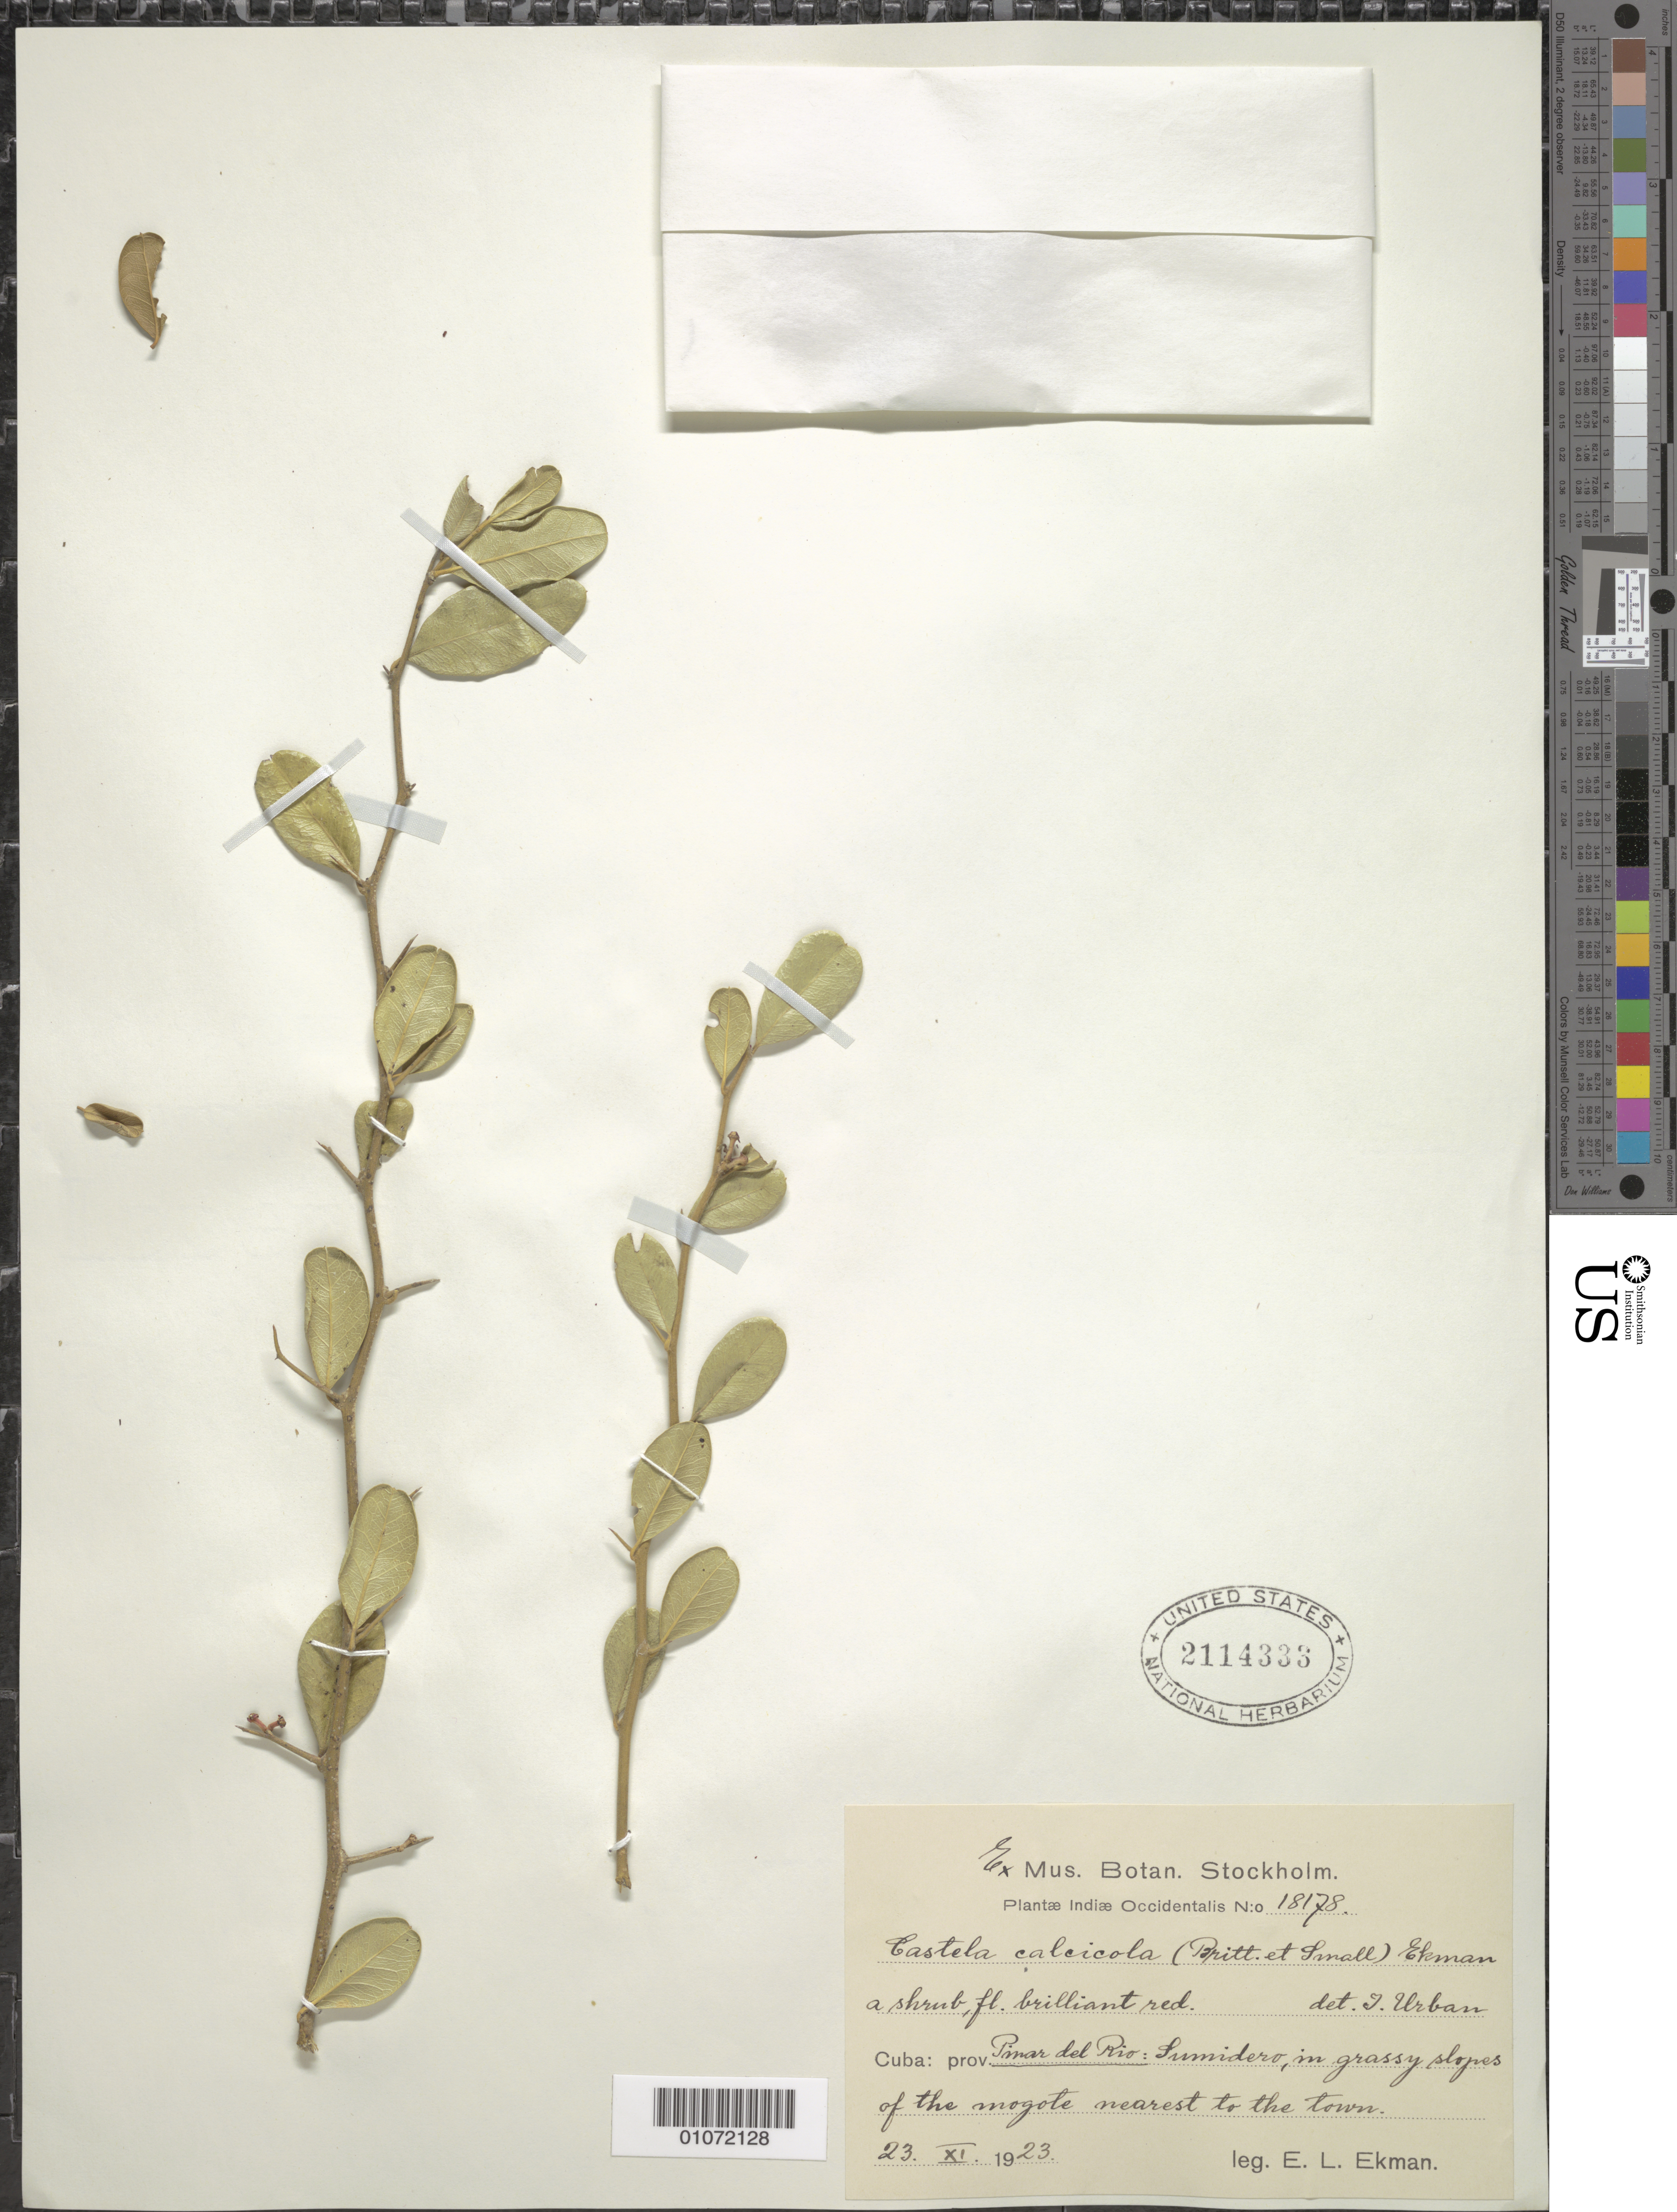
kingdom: Plantae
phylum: Tracheophyta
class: Magnoliopsida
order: Sapindales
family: Simaroubaceae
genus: Castela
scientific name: Castela calcicola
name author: (Britton & Small) Ekman ex Urb.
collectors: E. L. Ekman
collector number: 18178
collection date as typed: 23 Nov 1923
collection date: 1923-11-23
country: Cuba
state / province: Pinar del Rio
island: Cuba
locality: Simmidero, in grassy slopes of the nagate nearest to the town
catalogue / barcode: US 2114333